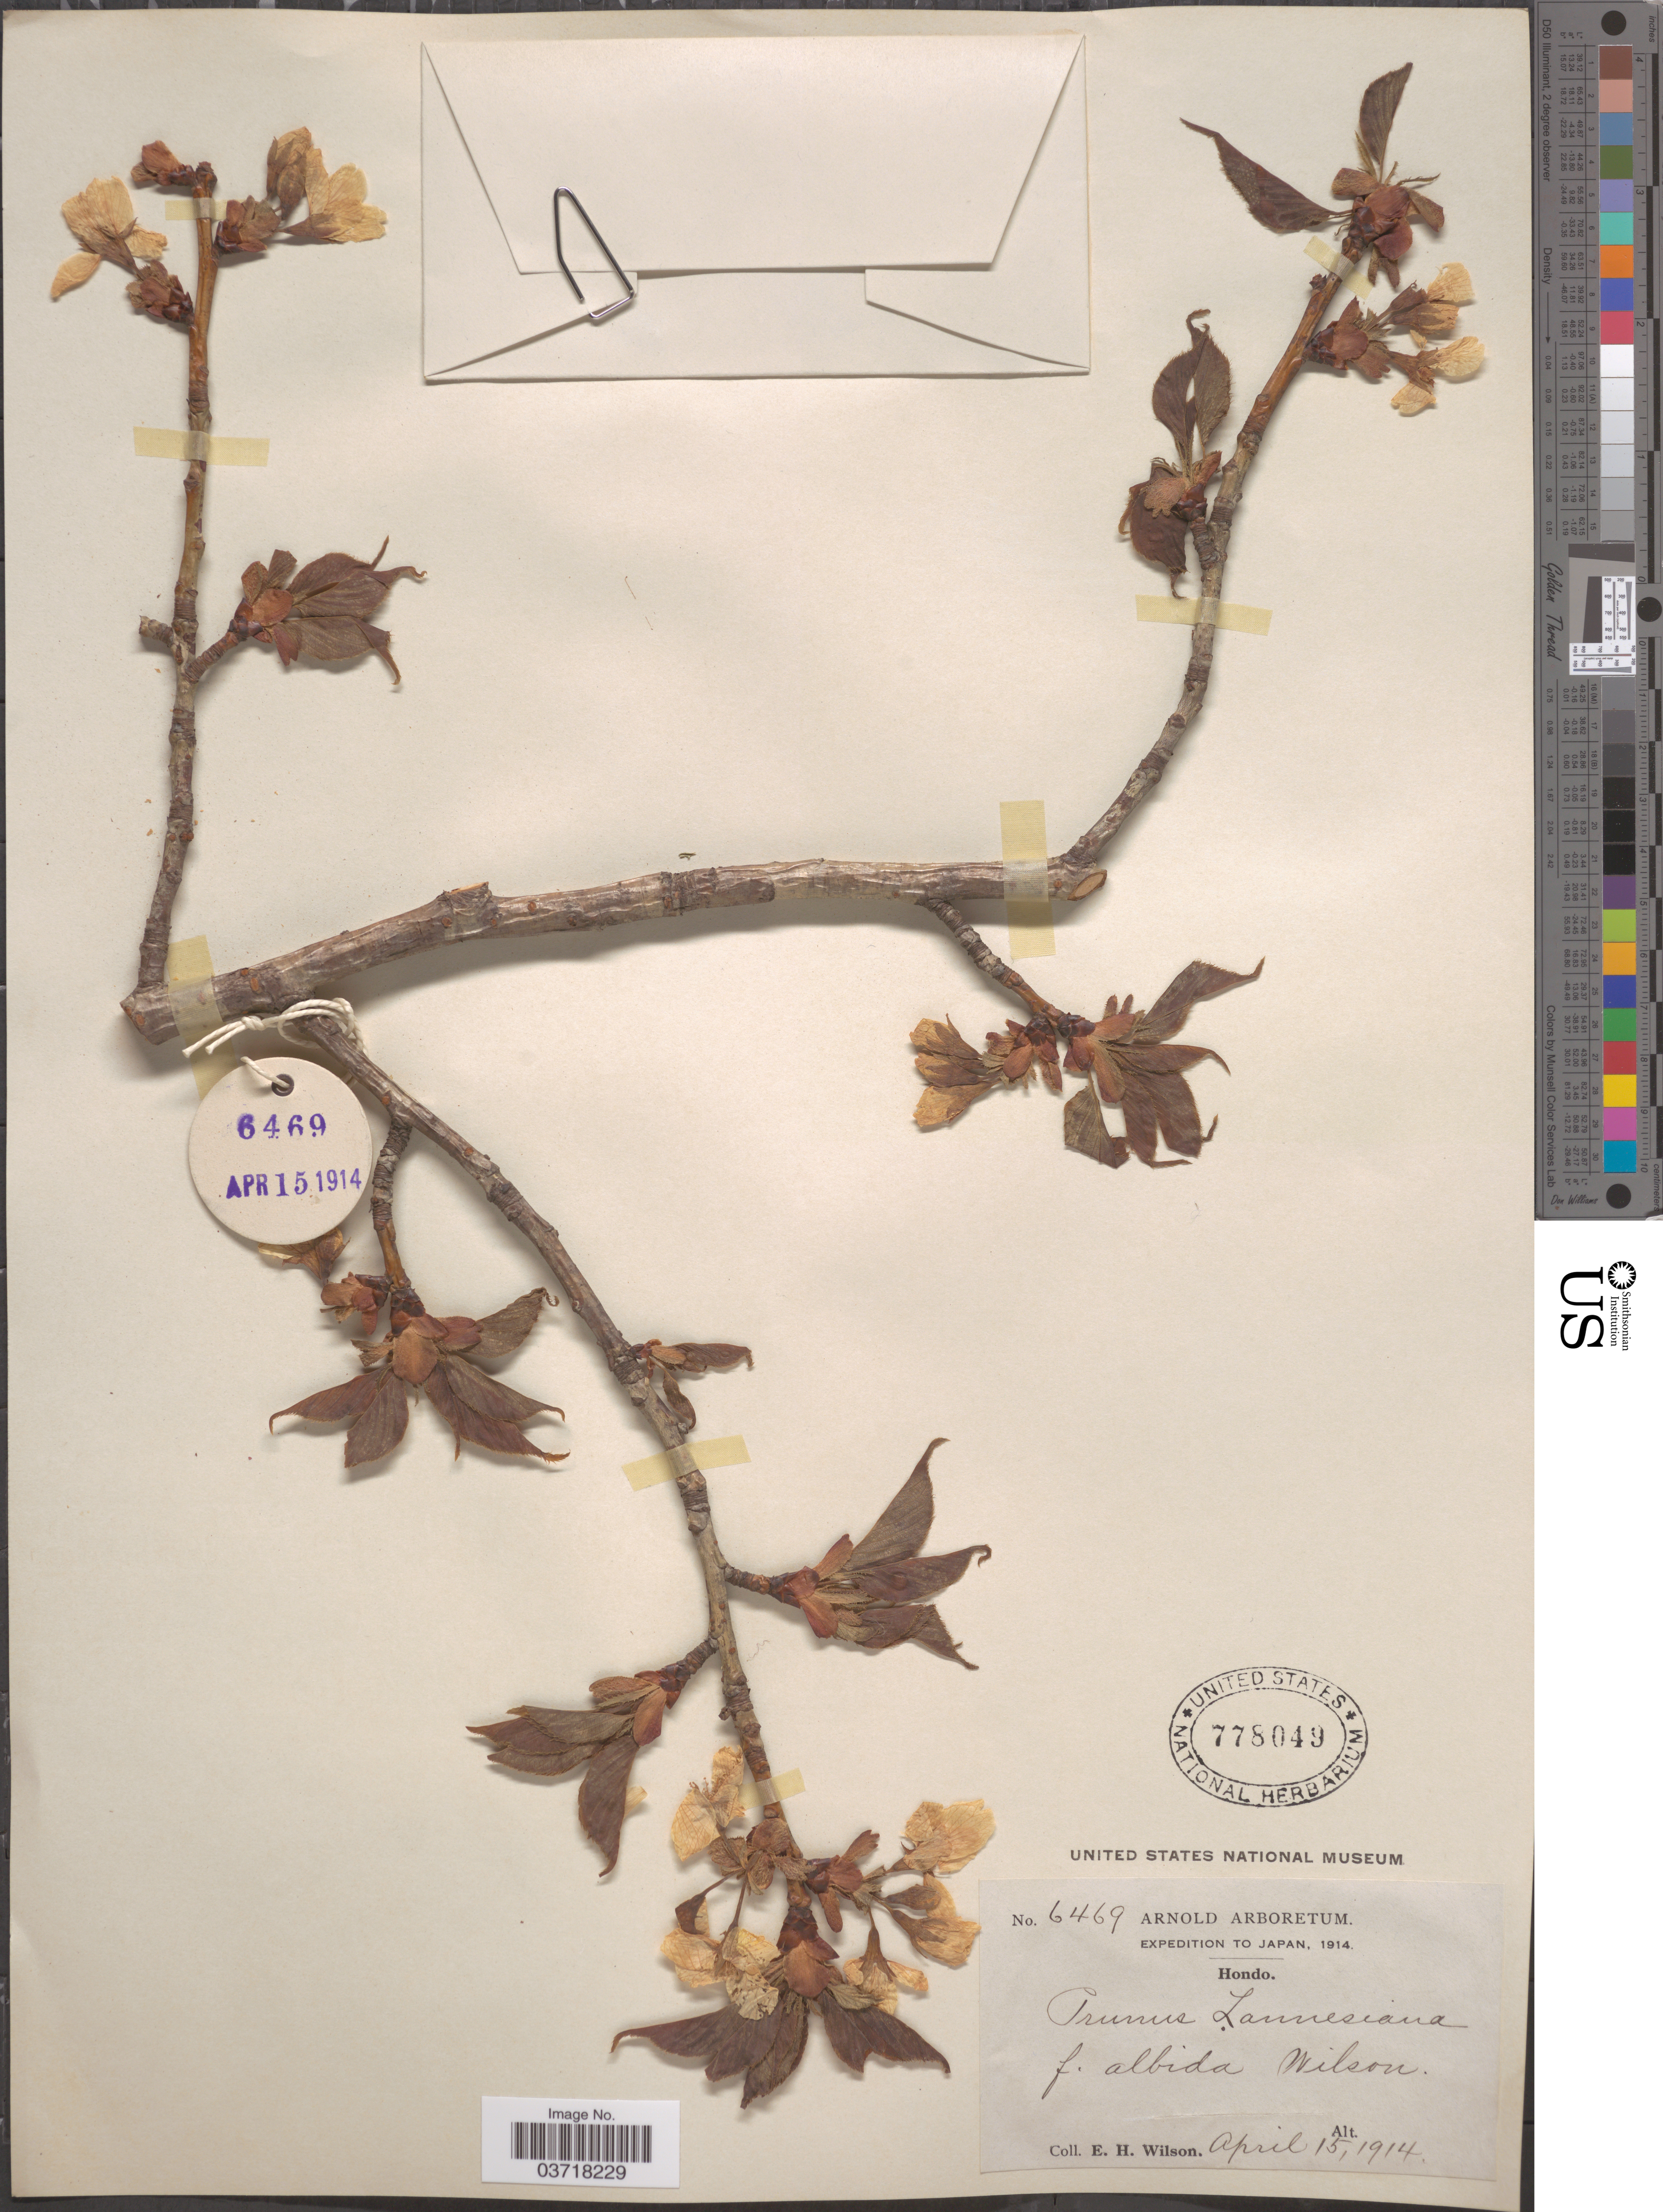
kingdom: Plantae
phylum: Tracheophyta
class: Magnoliopsida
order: Rosales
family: Rosaceae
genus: Prunus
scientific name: Prunus serrulata var. lannesiana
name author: (Carrière) Makino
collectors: E. Wilson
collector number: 6469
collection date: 1914-04-15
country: Japan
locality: Hondo.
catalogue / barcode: US 778049